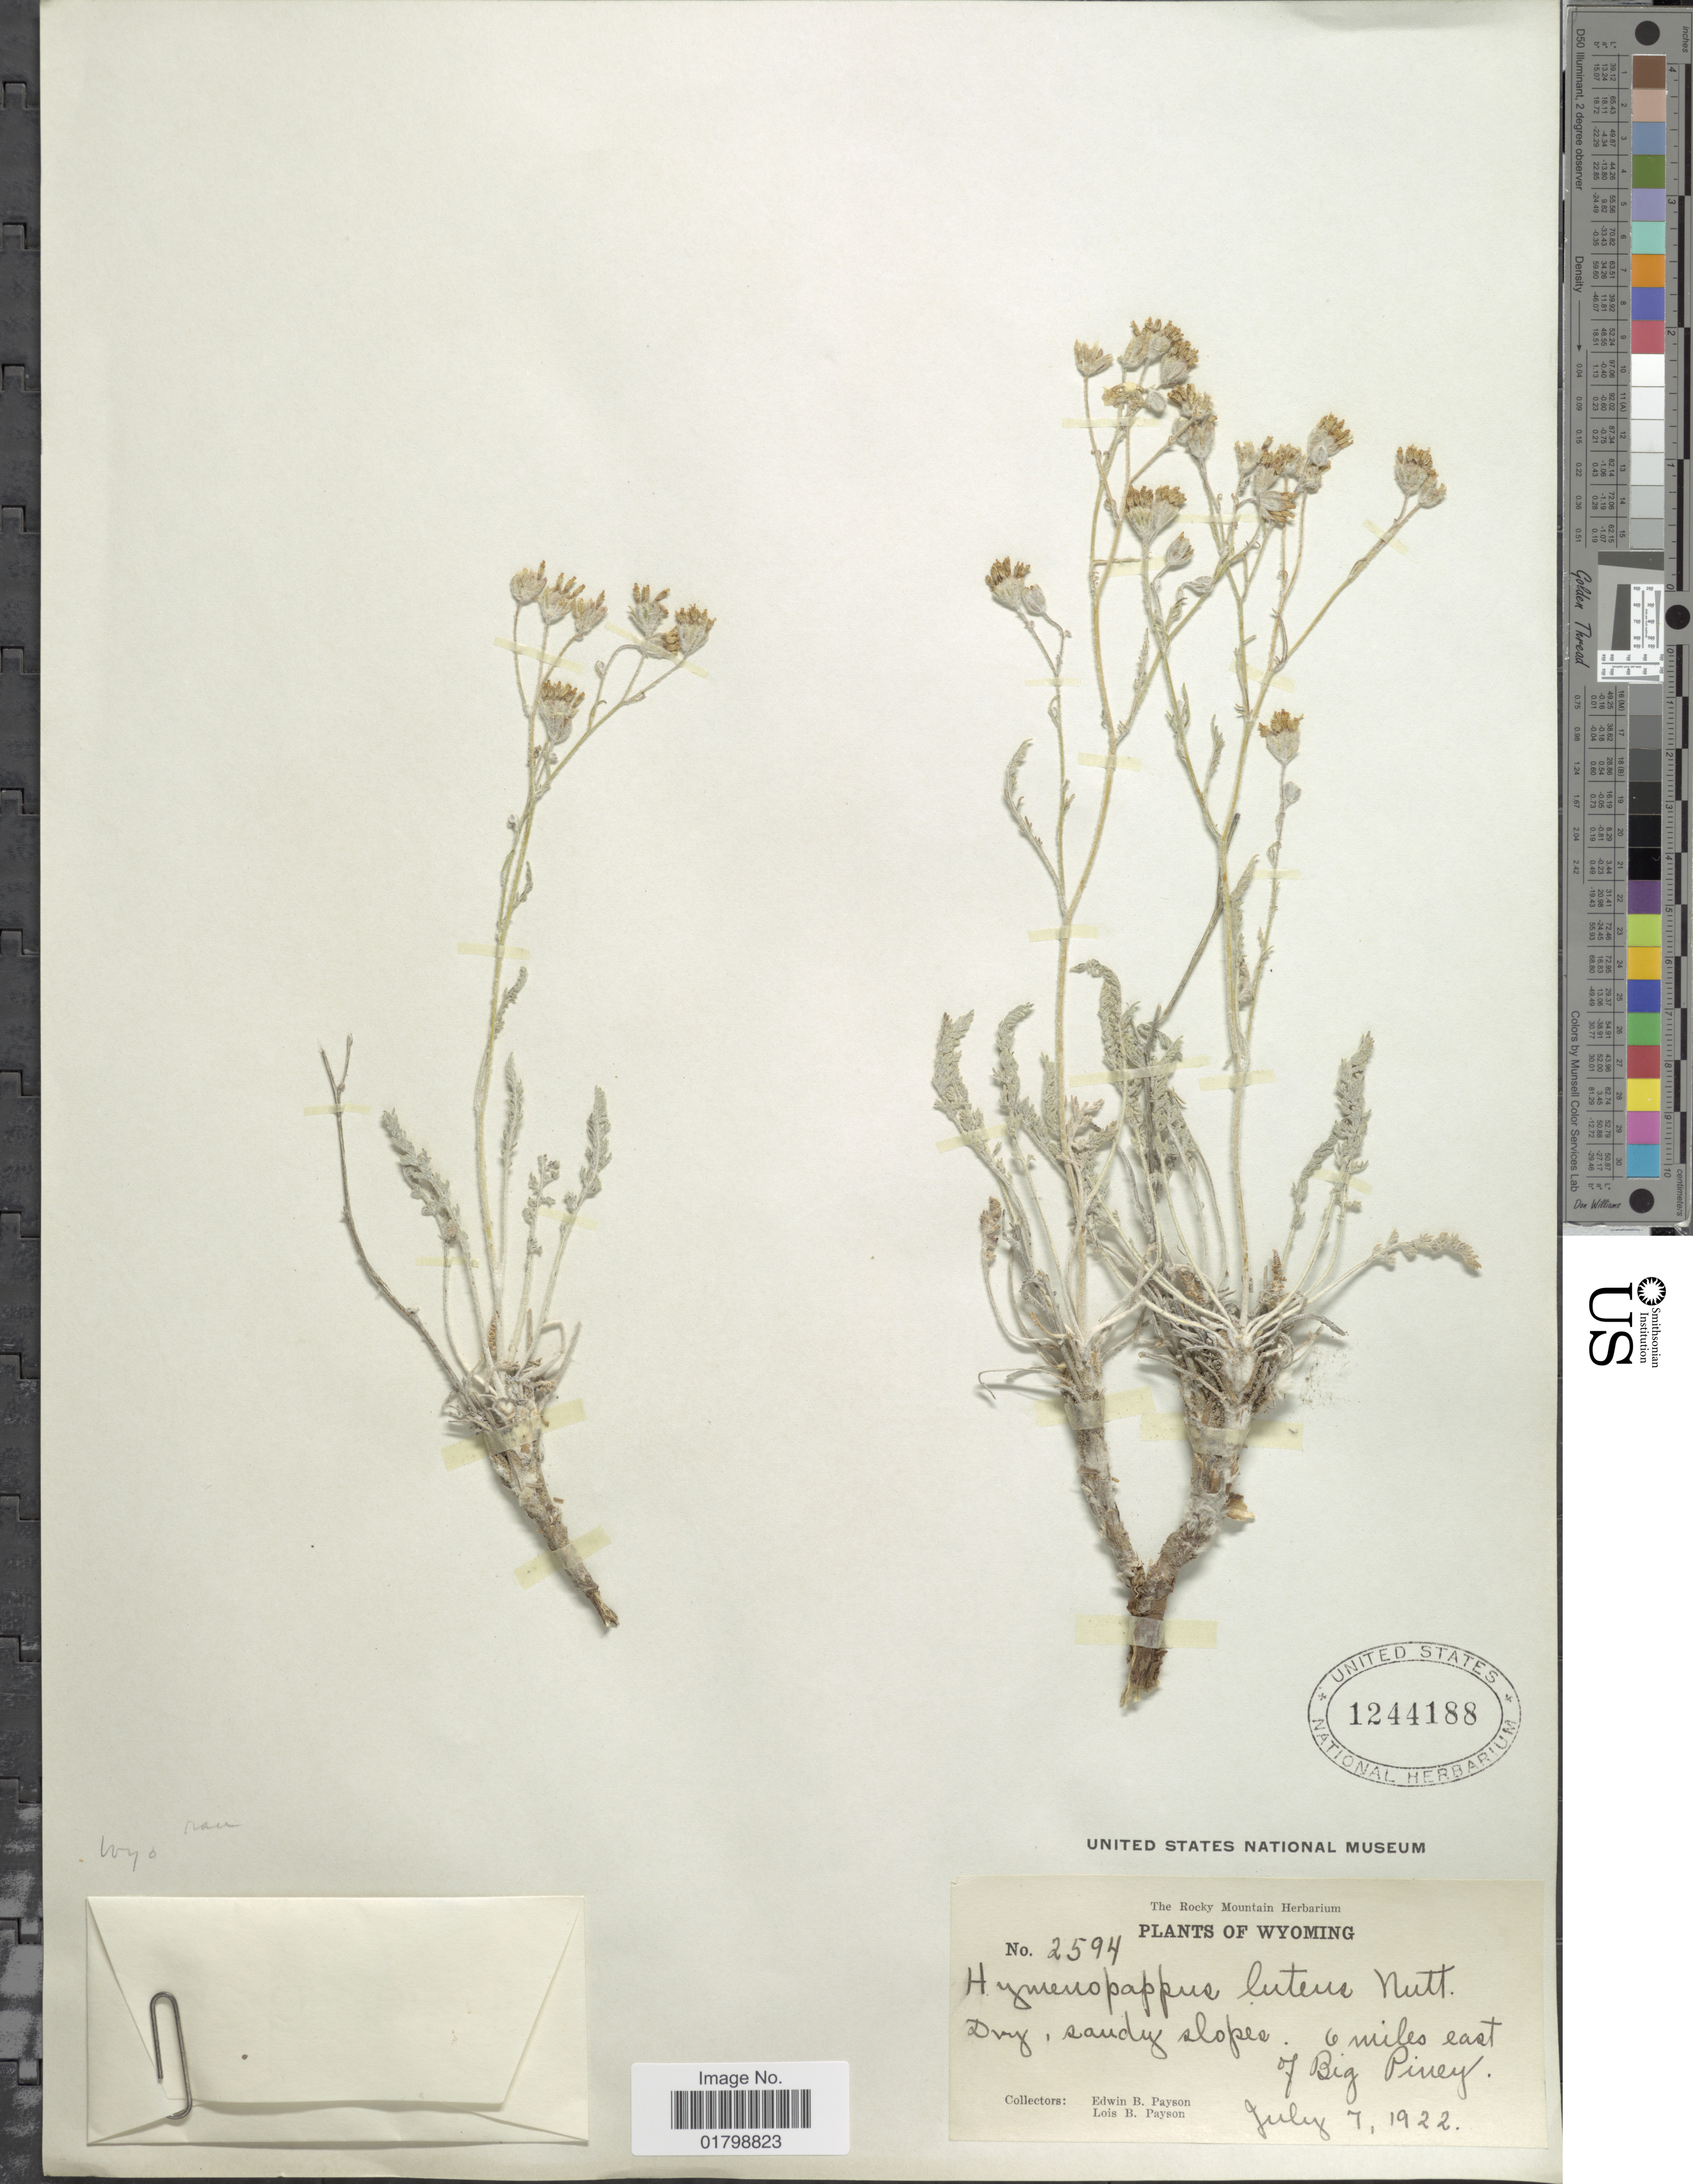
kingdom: Plantae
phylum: Tracheophyta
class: Magnoliopsida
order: Asterales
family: Asteraceae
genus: Hymenopappus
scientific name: Hymenopappus filifolius var. luteus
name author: (Nutt.) B.L. Turner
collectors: E. B. Payson & L. Payson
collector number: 2594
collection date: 1922-07-07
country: United States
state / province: Wyoming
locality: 6 miles east of Big Piney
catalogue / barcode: US 1244188